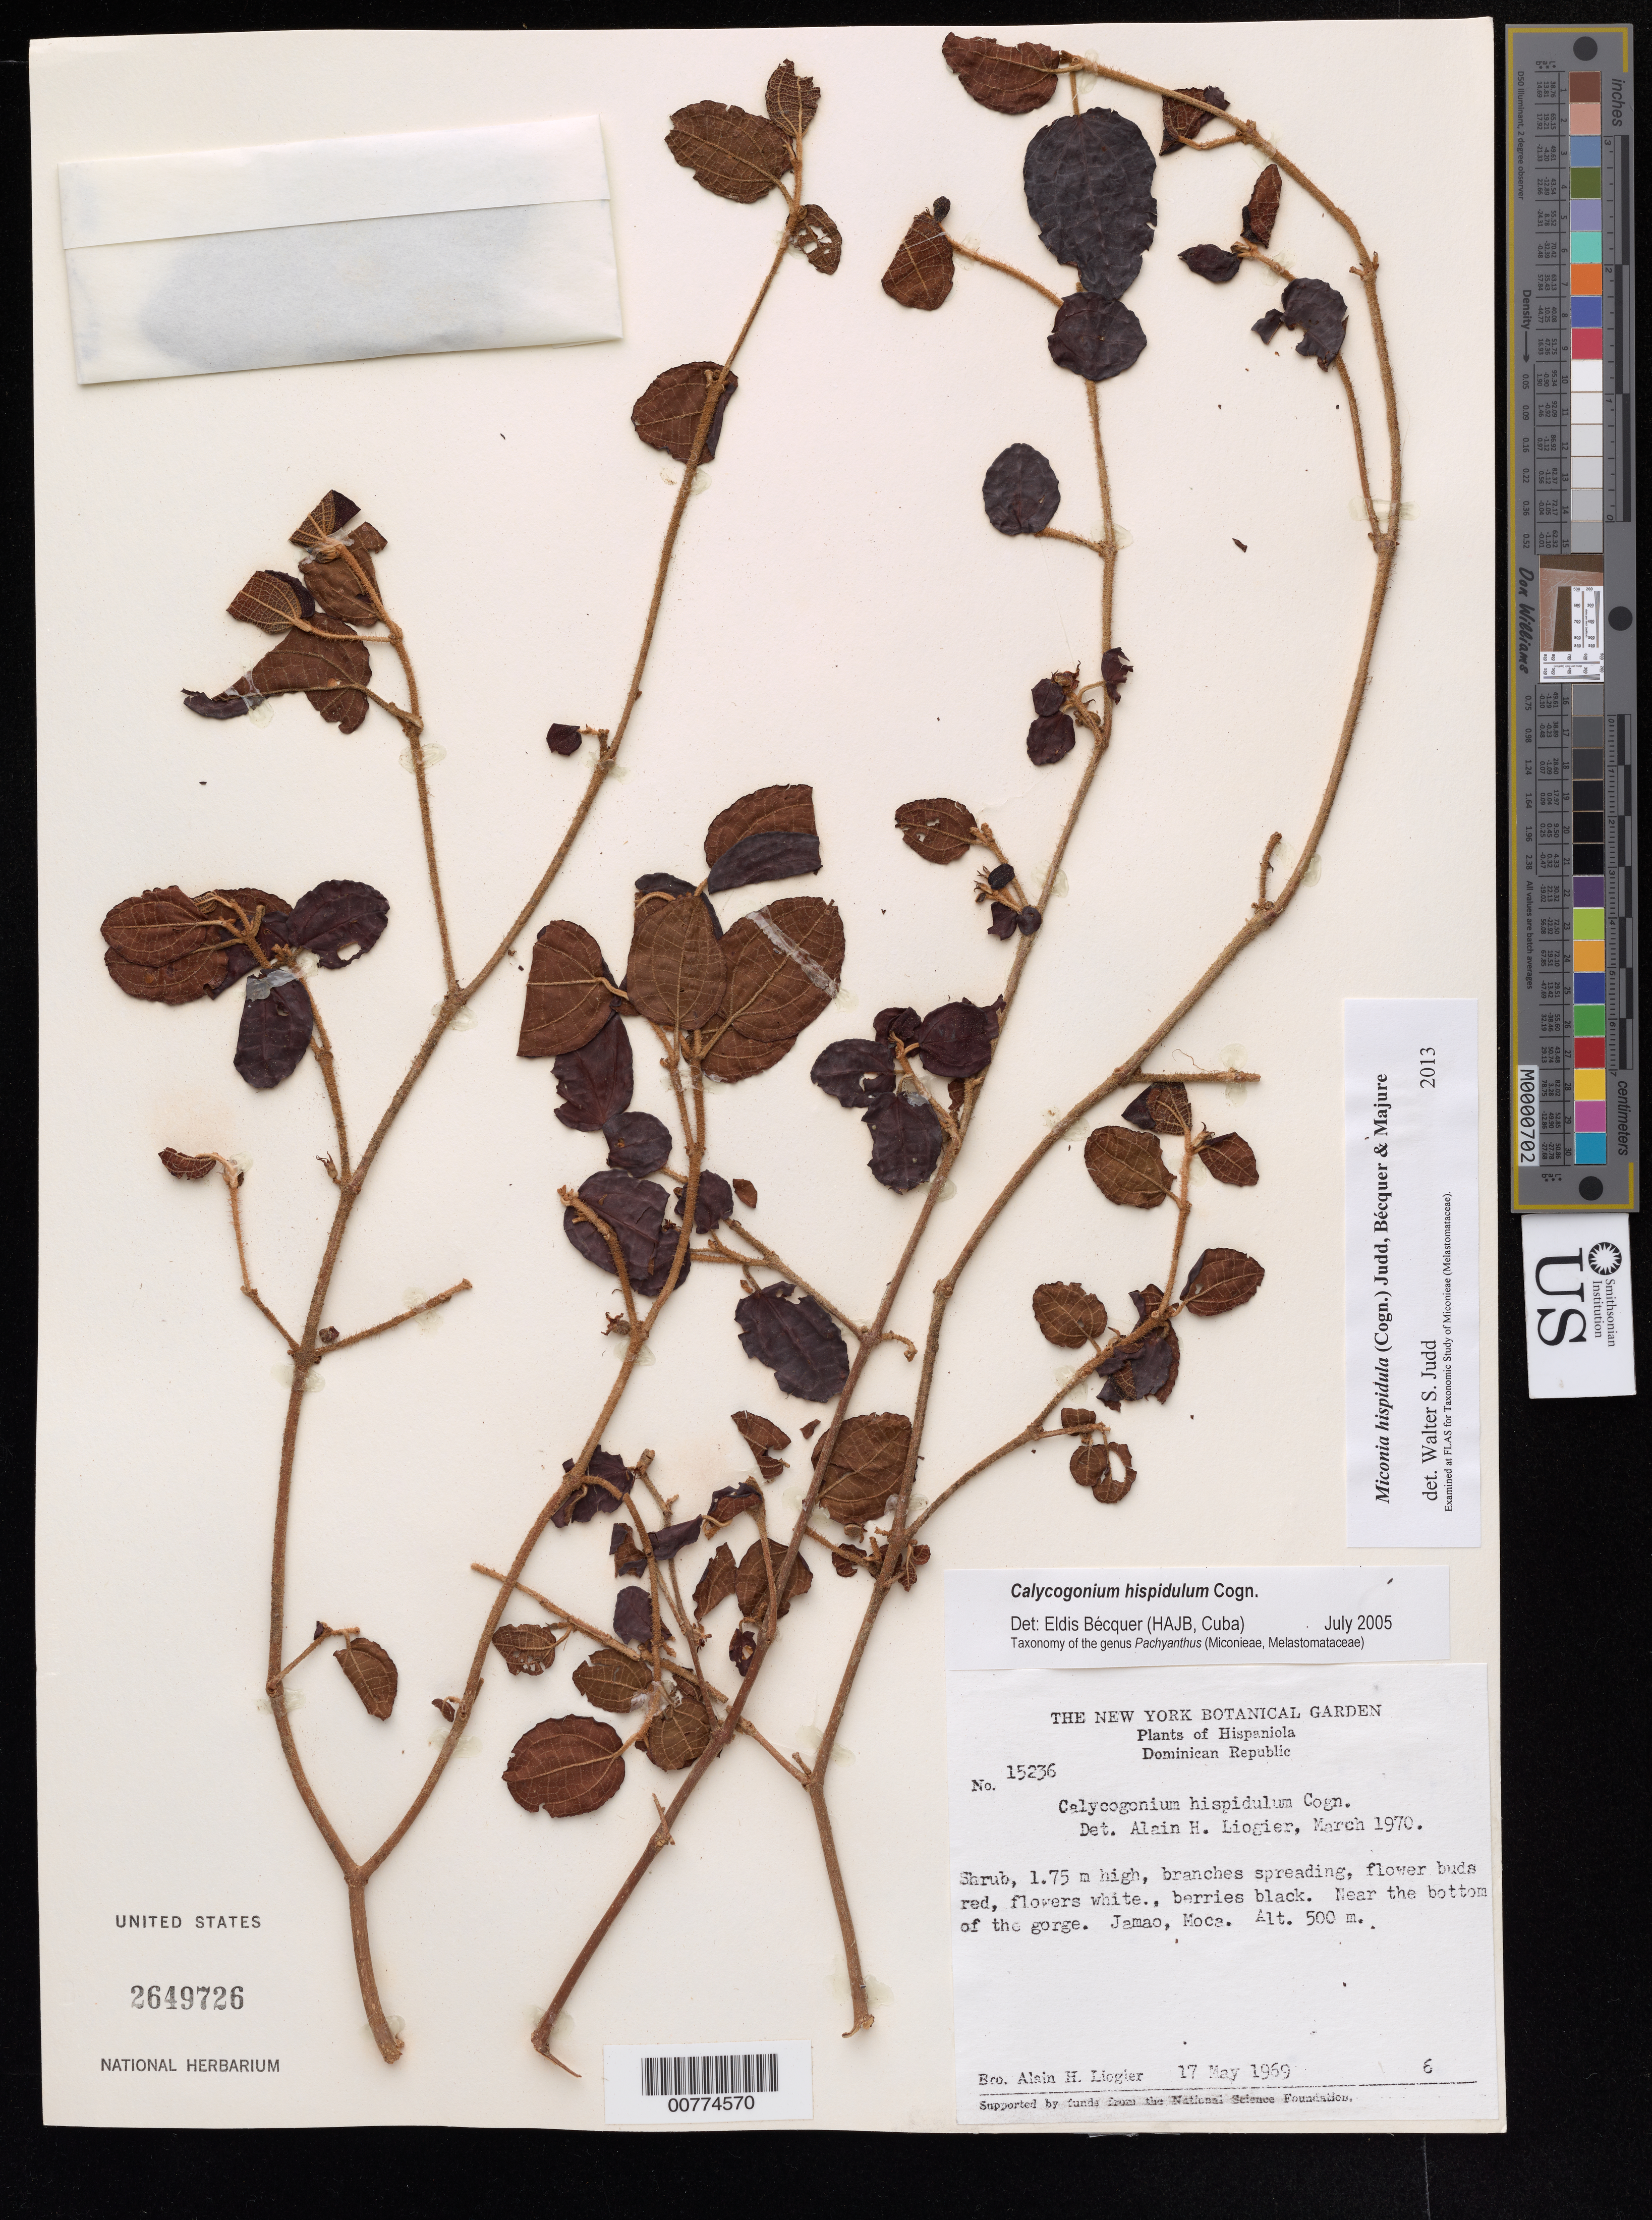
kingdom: Plantae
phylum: Tracheophyta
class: Magnoliopsida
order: Myrtales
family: Melastomataceae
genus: Miconia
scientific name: Miconia hispidula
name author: (Cogn.) Judd et al.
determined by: Judd, Walter S.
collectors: A. H. Liogier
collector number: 15236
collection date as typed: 17 May 1969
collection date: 1969-05-17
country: Dominican Republic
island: Hispaniola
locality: Moca, Jamao.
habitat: Near the bottom of the gorge.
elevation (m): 500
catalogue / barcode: US 2649726